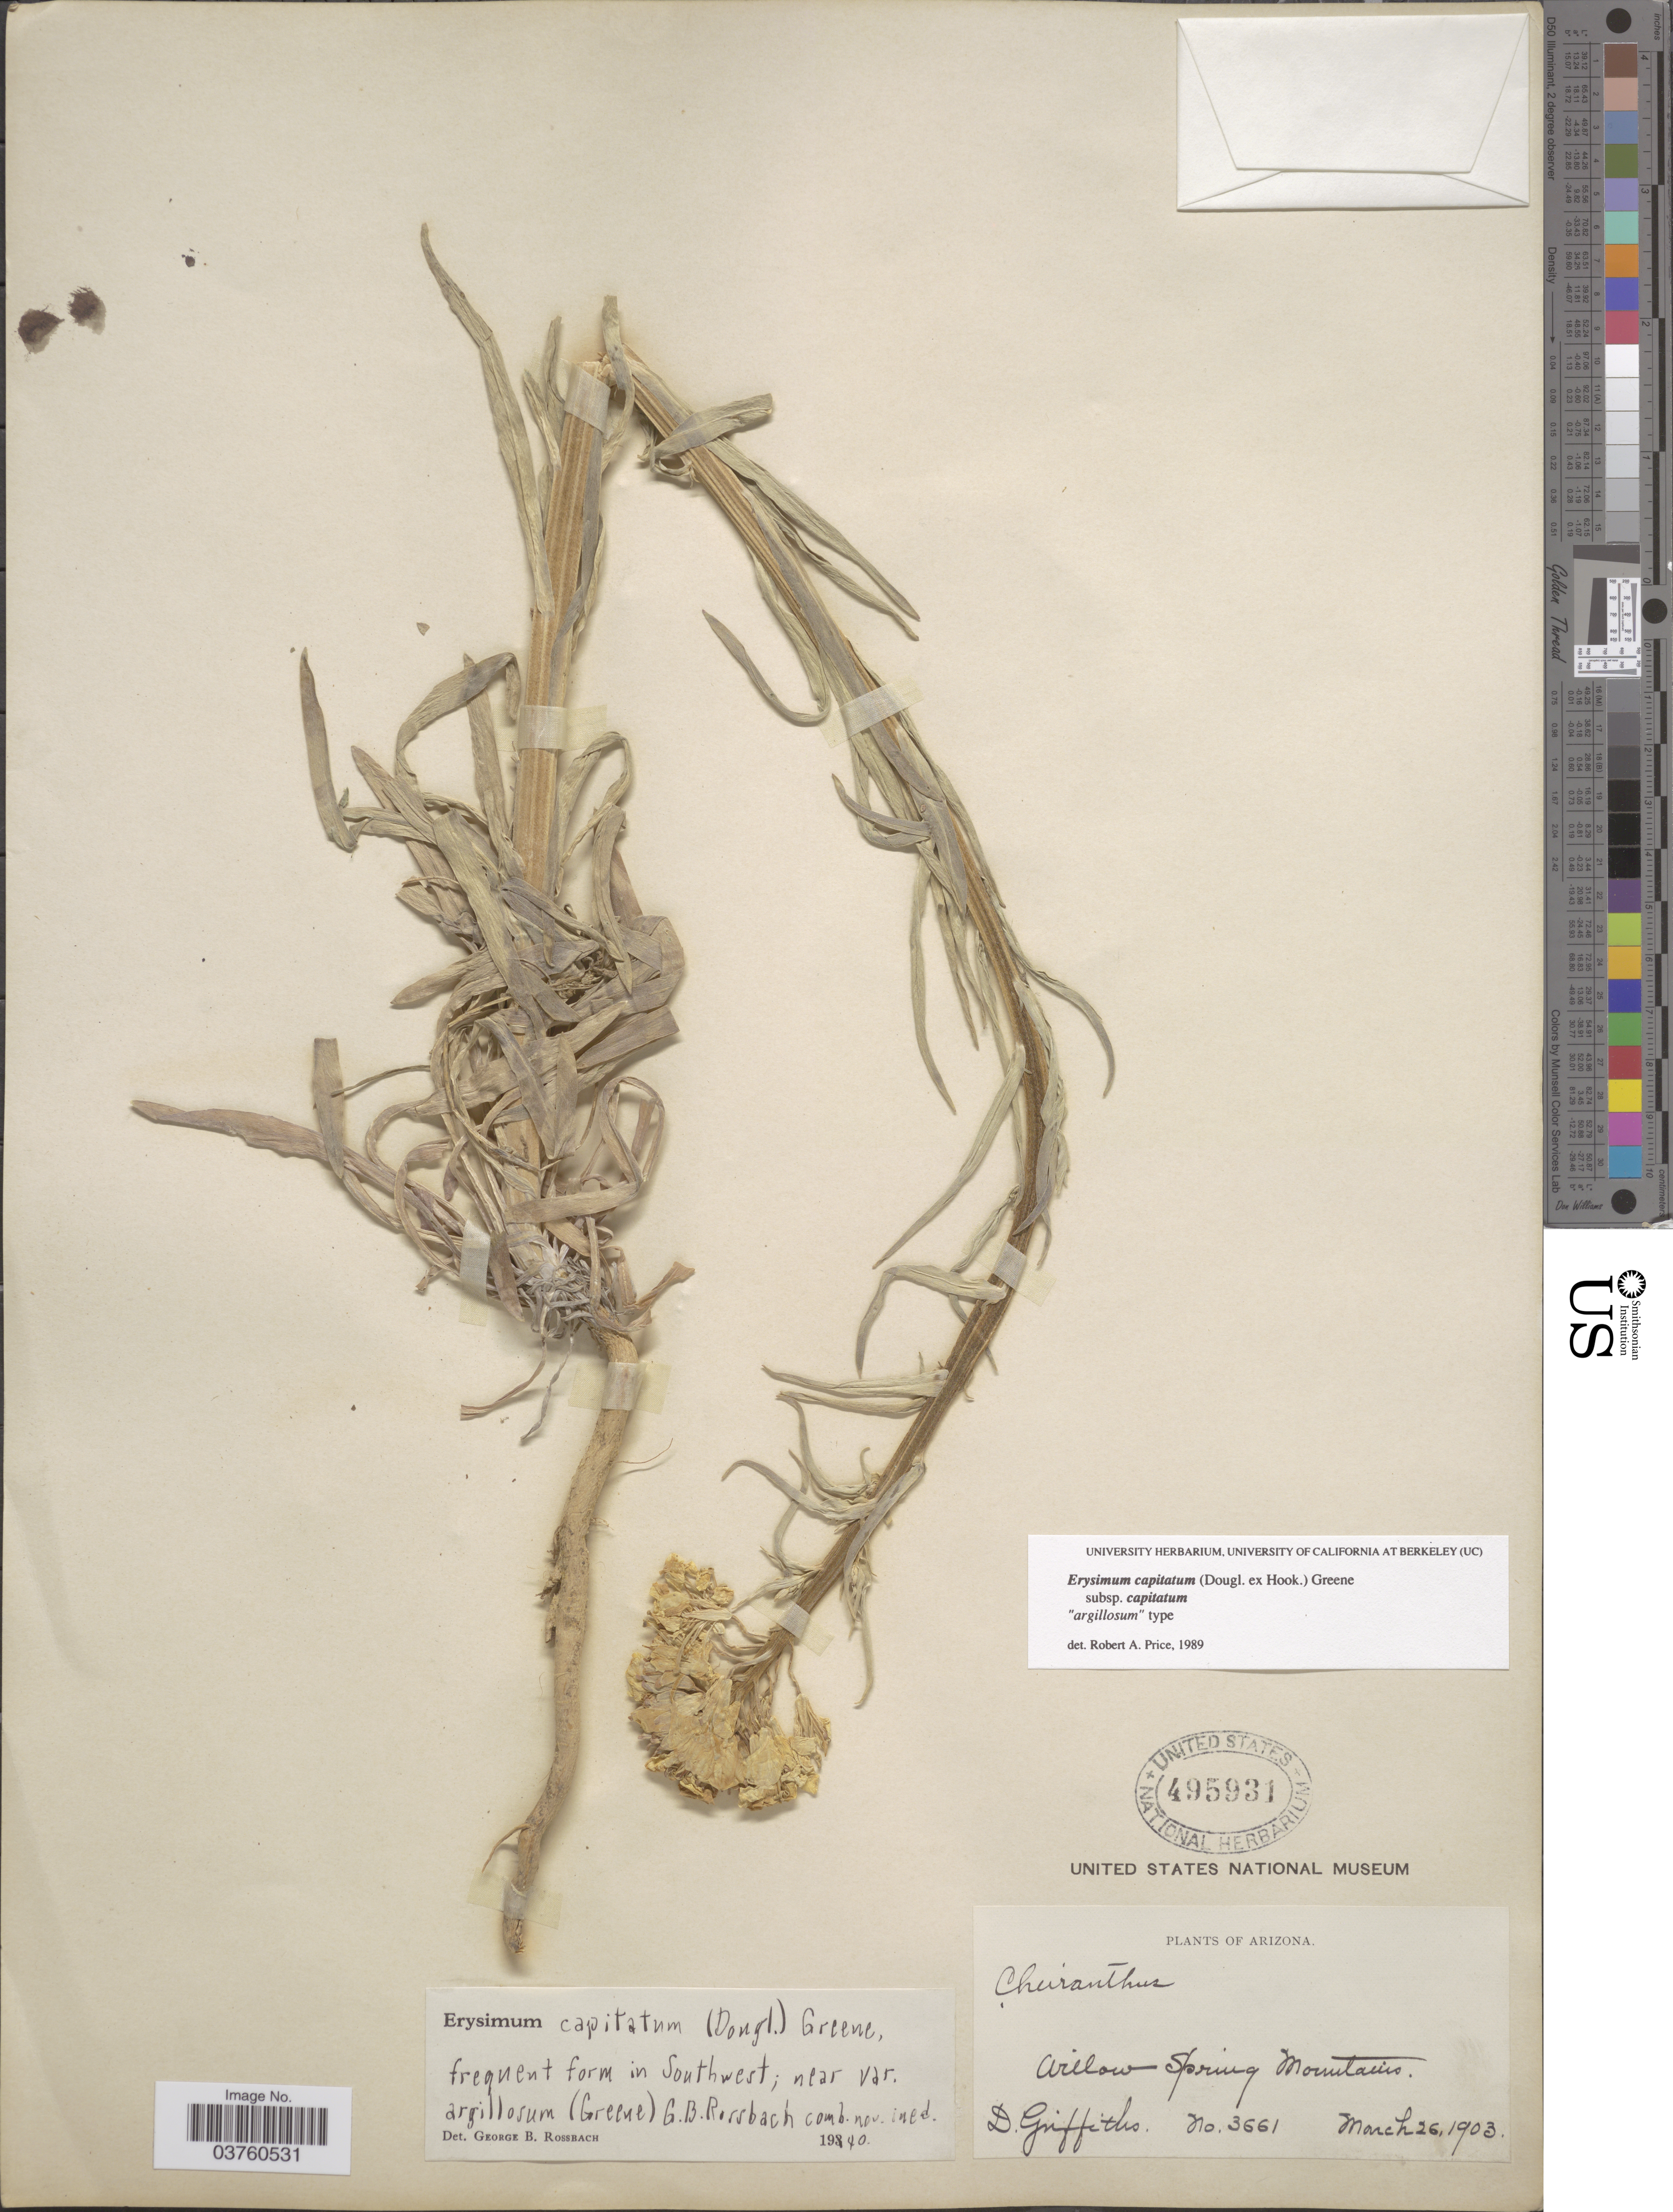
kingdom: Plantae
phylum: Tracheophyta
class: Magnoliopsida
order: Brassicales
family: Brassicaceae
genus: Erysimum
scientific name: Erysimum capitatum subsp. capitatum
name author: (Douglas ex Hook.) Greene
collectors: D. Griffiths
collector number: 3661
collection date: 1903-03-26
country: United States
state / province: Arizona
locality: Willow Spring Mountains.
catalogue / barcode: US 495931